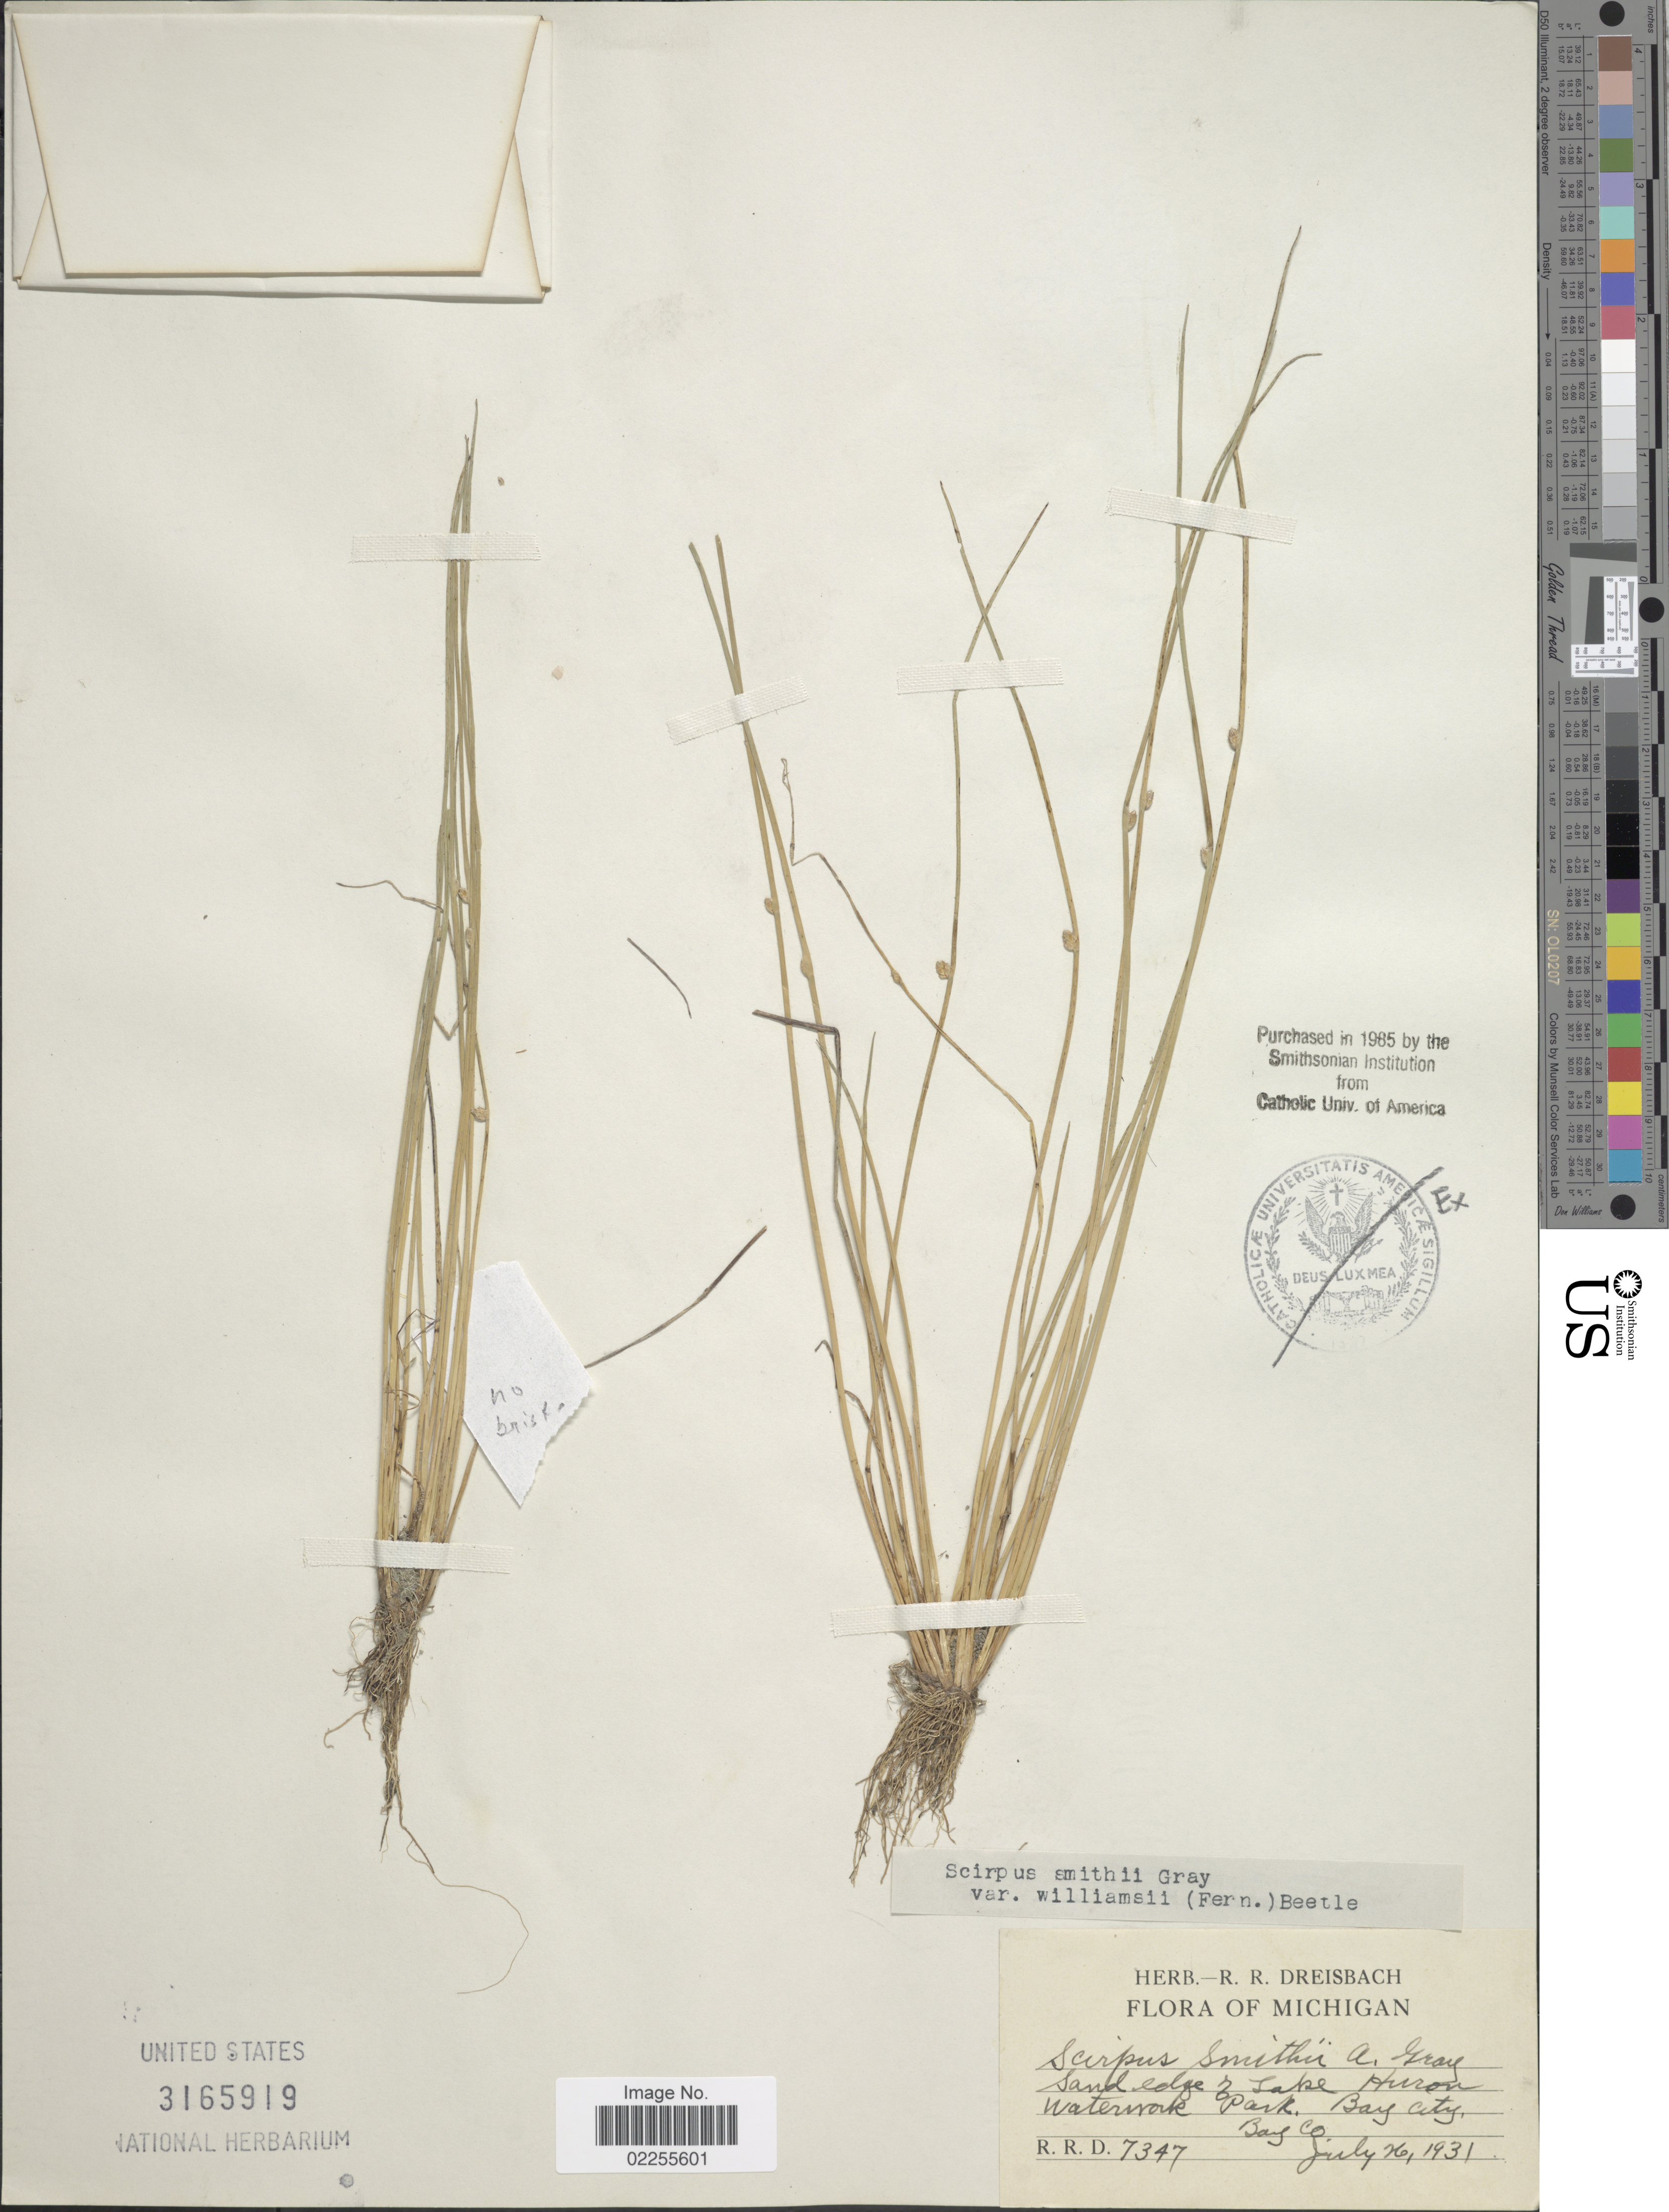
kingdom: Plantae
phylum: Tracheophyta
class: Liliopsida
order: Poales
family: Cyperaceae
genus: Schoenoplectus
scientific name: Schoenoplectus smithii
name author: (A. Gray) Soják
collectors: R. Dreisbach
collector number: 7347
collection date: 1931-07-26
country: United States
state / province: Michigan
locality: Sand edge of Lake Huron Waterwork Park, Bay City, Bay Co.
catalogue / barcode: US 3165919